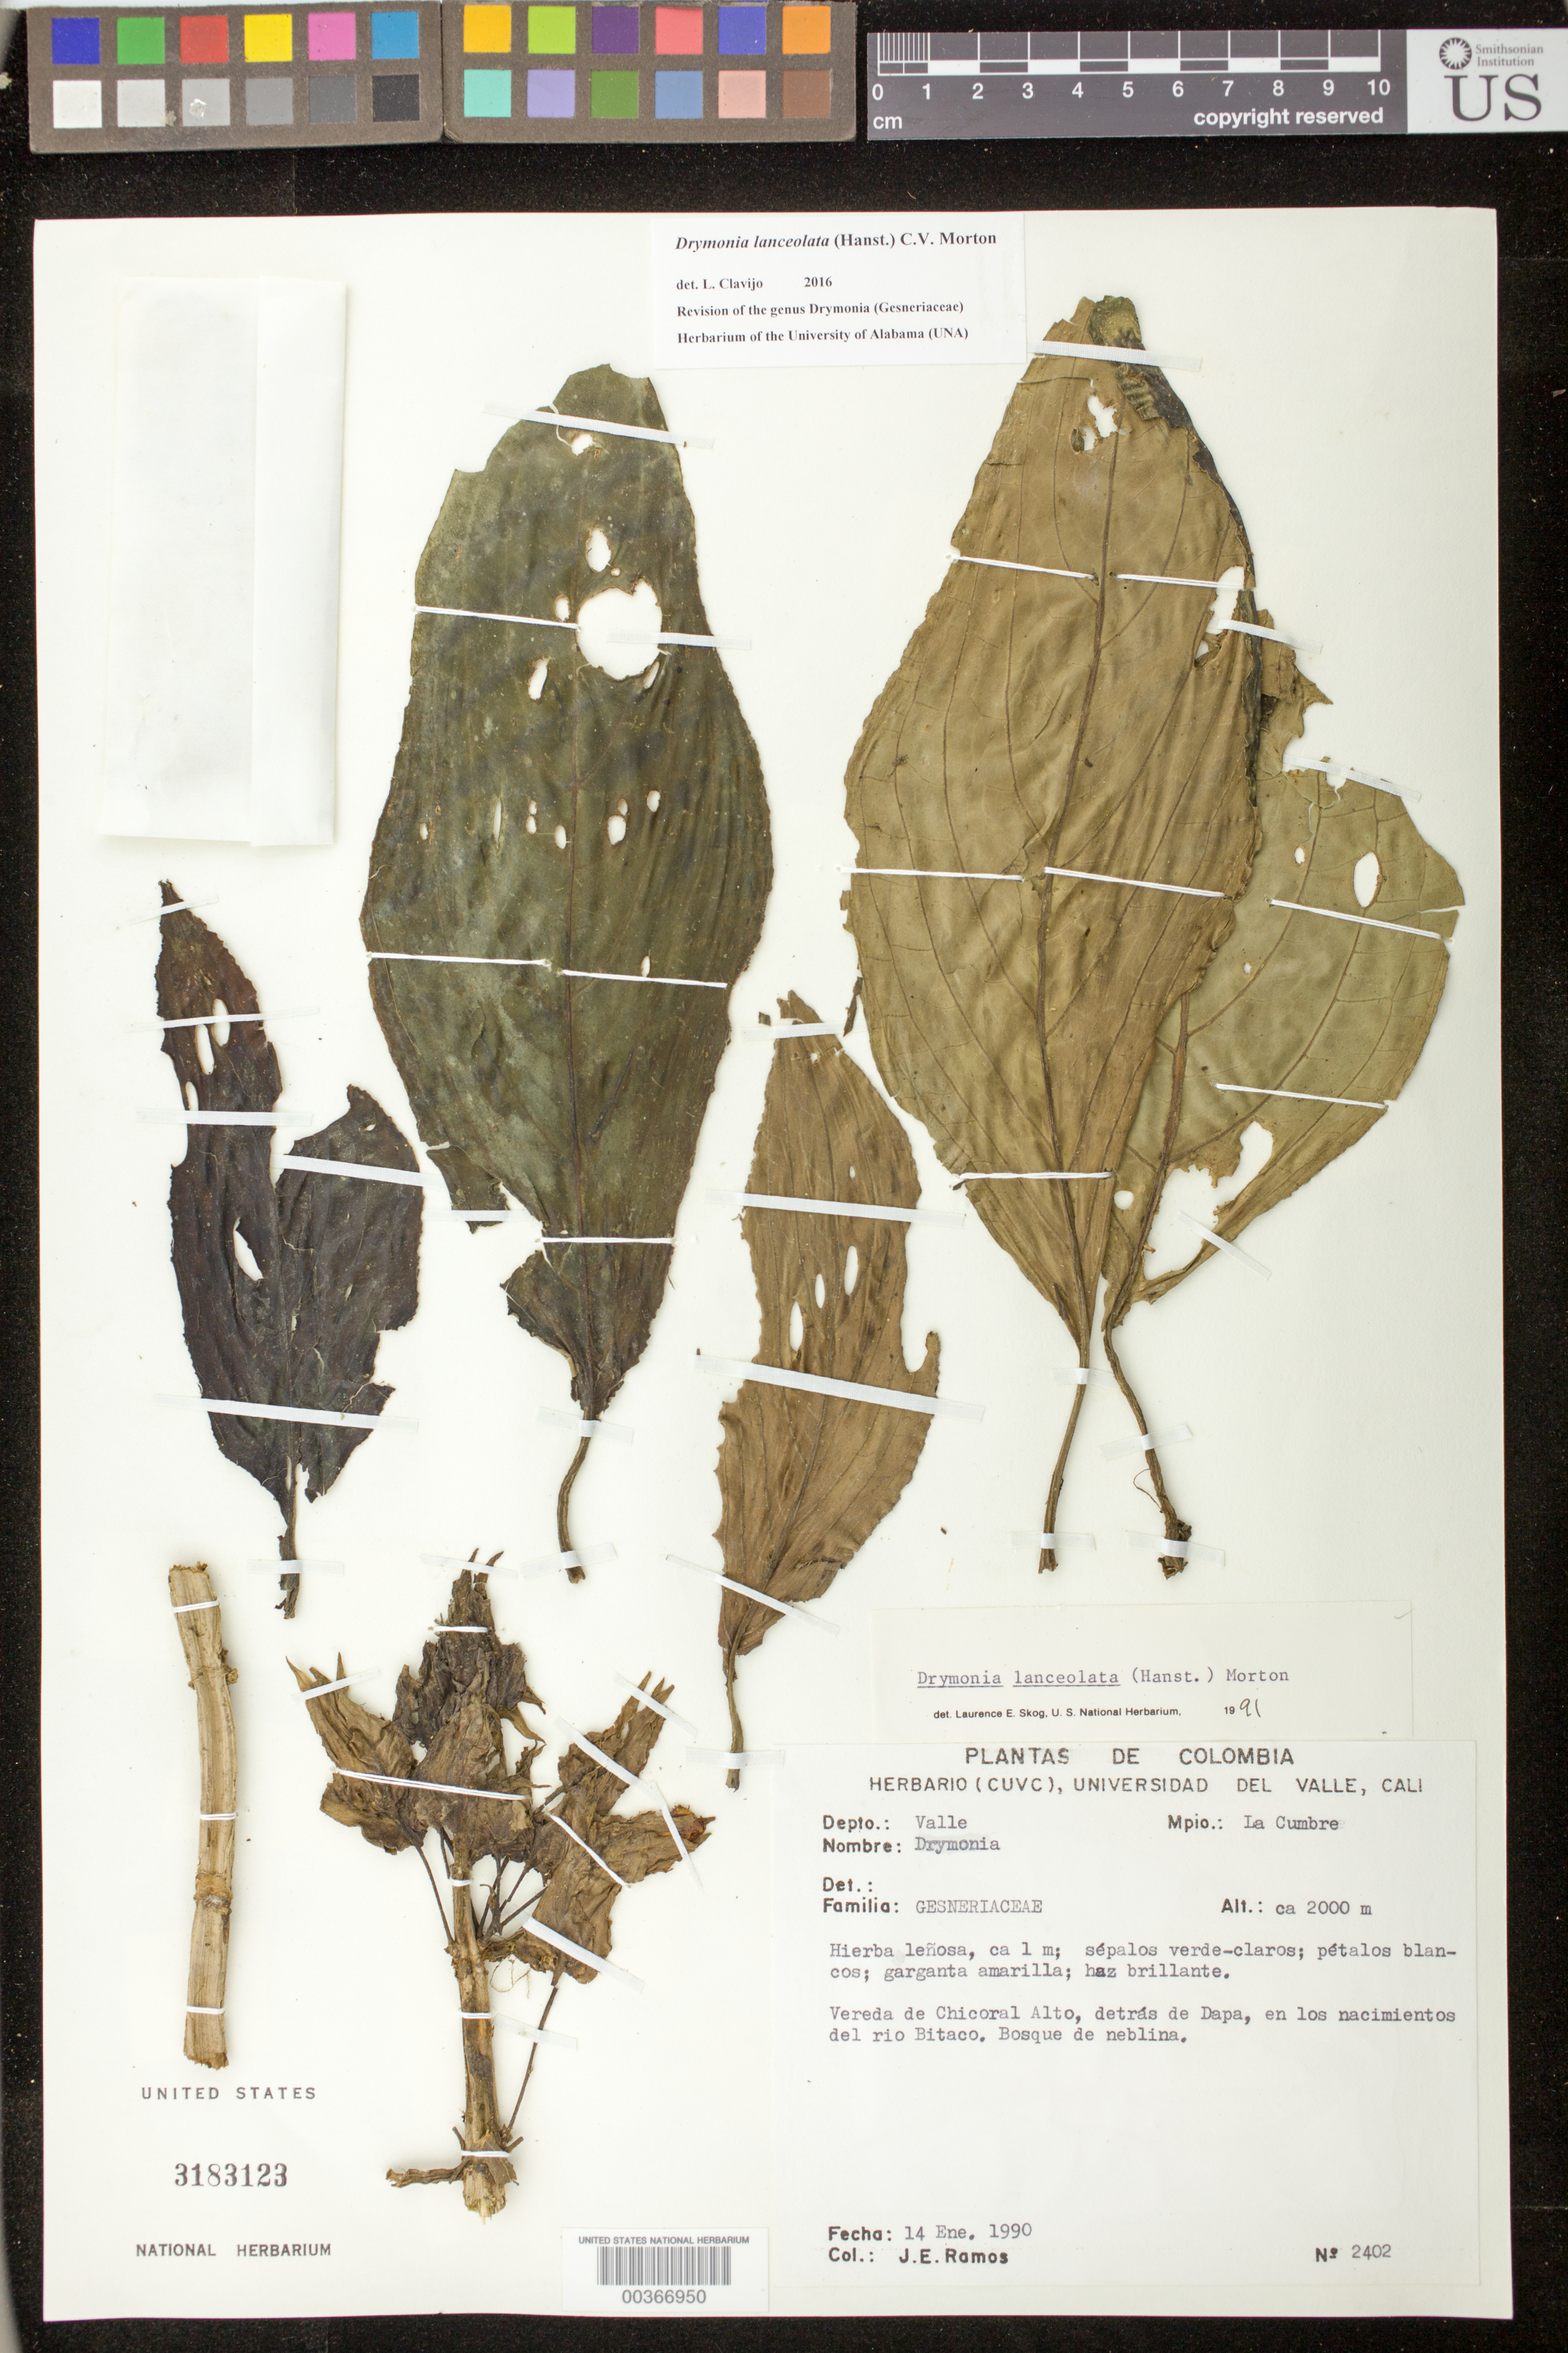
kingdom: Plantae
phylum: Tracheophyta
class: Magnoliopsida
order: Lamiales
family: Gesneriaceae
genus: Drymonia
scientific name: Drymonia lanceolata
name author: (Hanst.) C.V. Morton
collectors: J. E. Ramos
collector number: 2402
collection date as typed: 14 Jan 1990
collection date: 1990-01-14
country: Colombia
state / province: Valle del Cauca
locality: Depto. Valle, Mpio. La Cumbre, vereda de Chicoral Alto, detras de Dapa, en los nacimientos del Rio Bitaco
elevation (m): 2000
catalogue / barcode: US 3183123